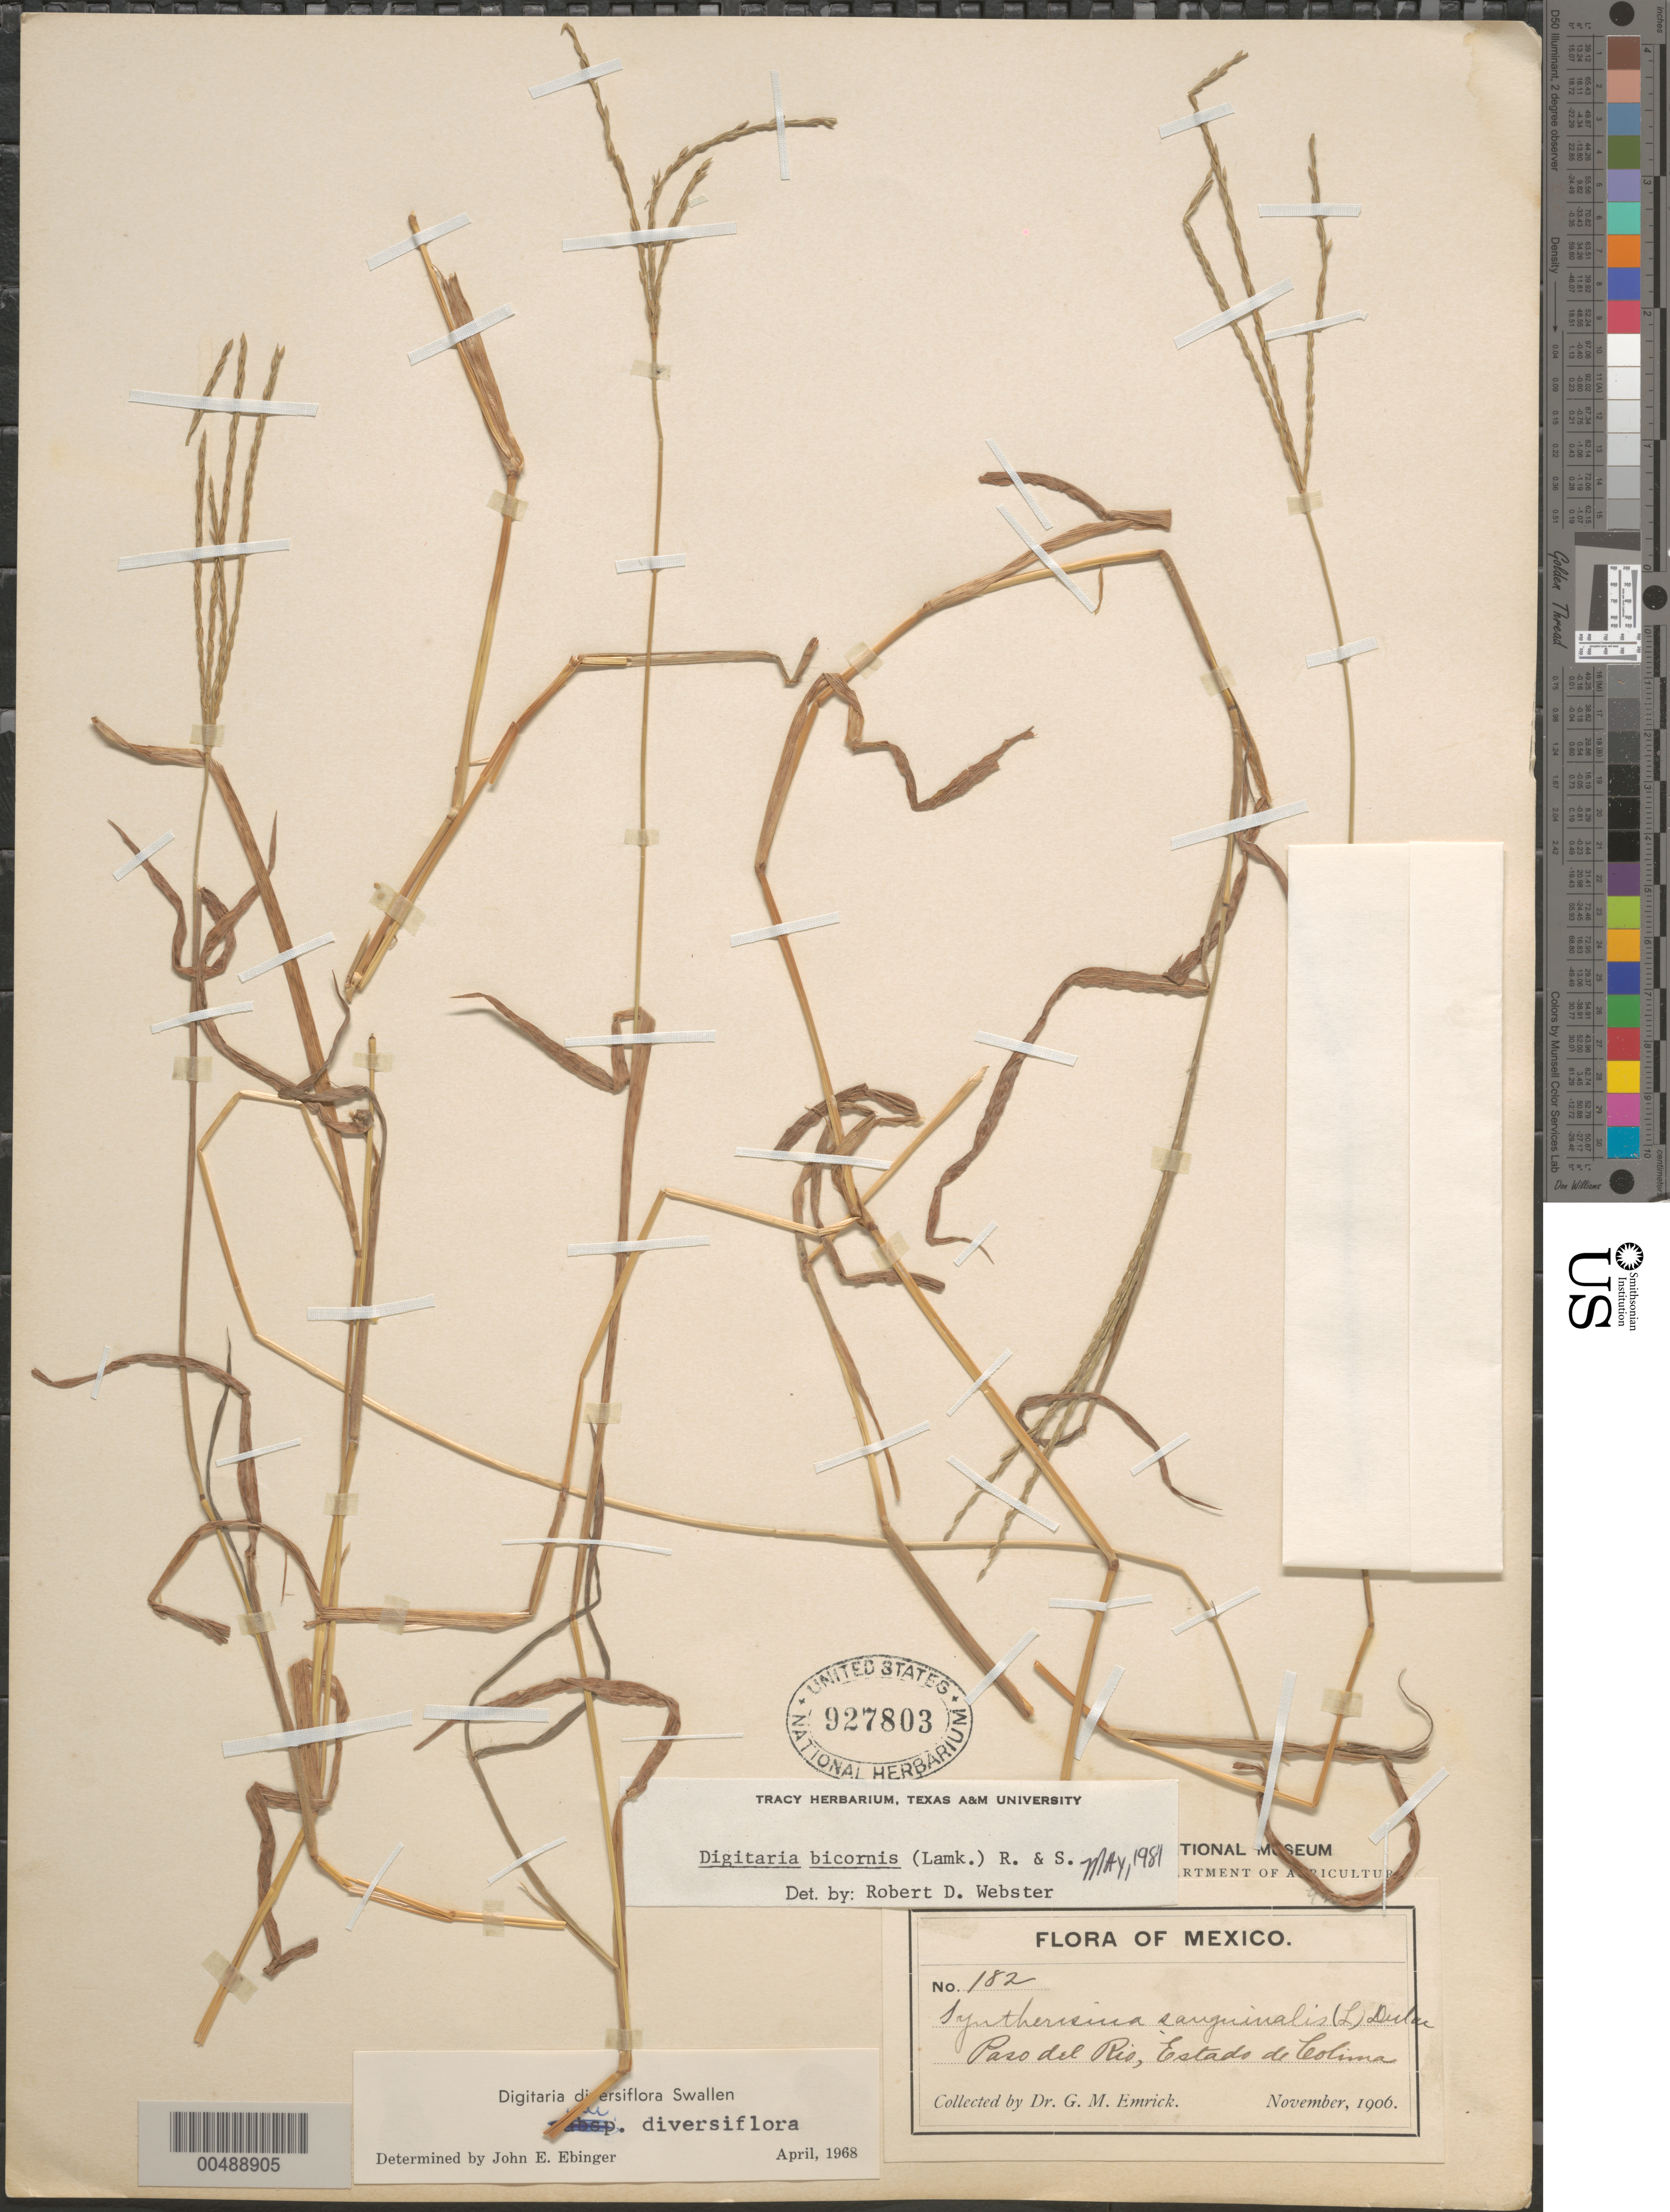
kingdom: Plantae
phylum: Tracheophyta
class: Liliopsida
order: Poales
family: Poaceae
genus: Digitaria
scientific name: Digitaria bicornis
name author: (Lam.) Roem. & Schult.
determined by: Webster, Robert D.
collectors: G. Emrick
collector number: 182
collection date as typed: Nov 1906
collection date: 1906-11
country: Mexico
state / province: Colima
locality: Pass del Rio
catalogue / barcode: US 927803